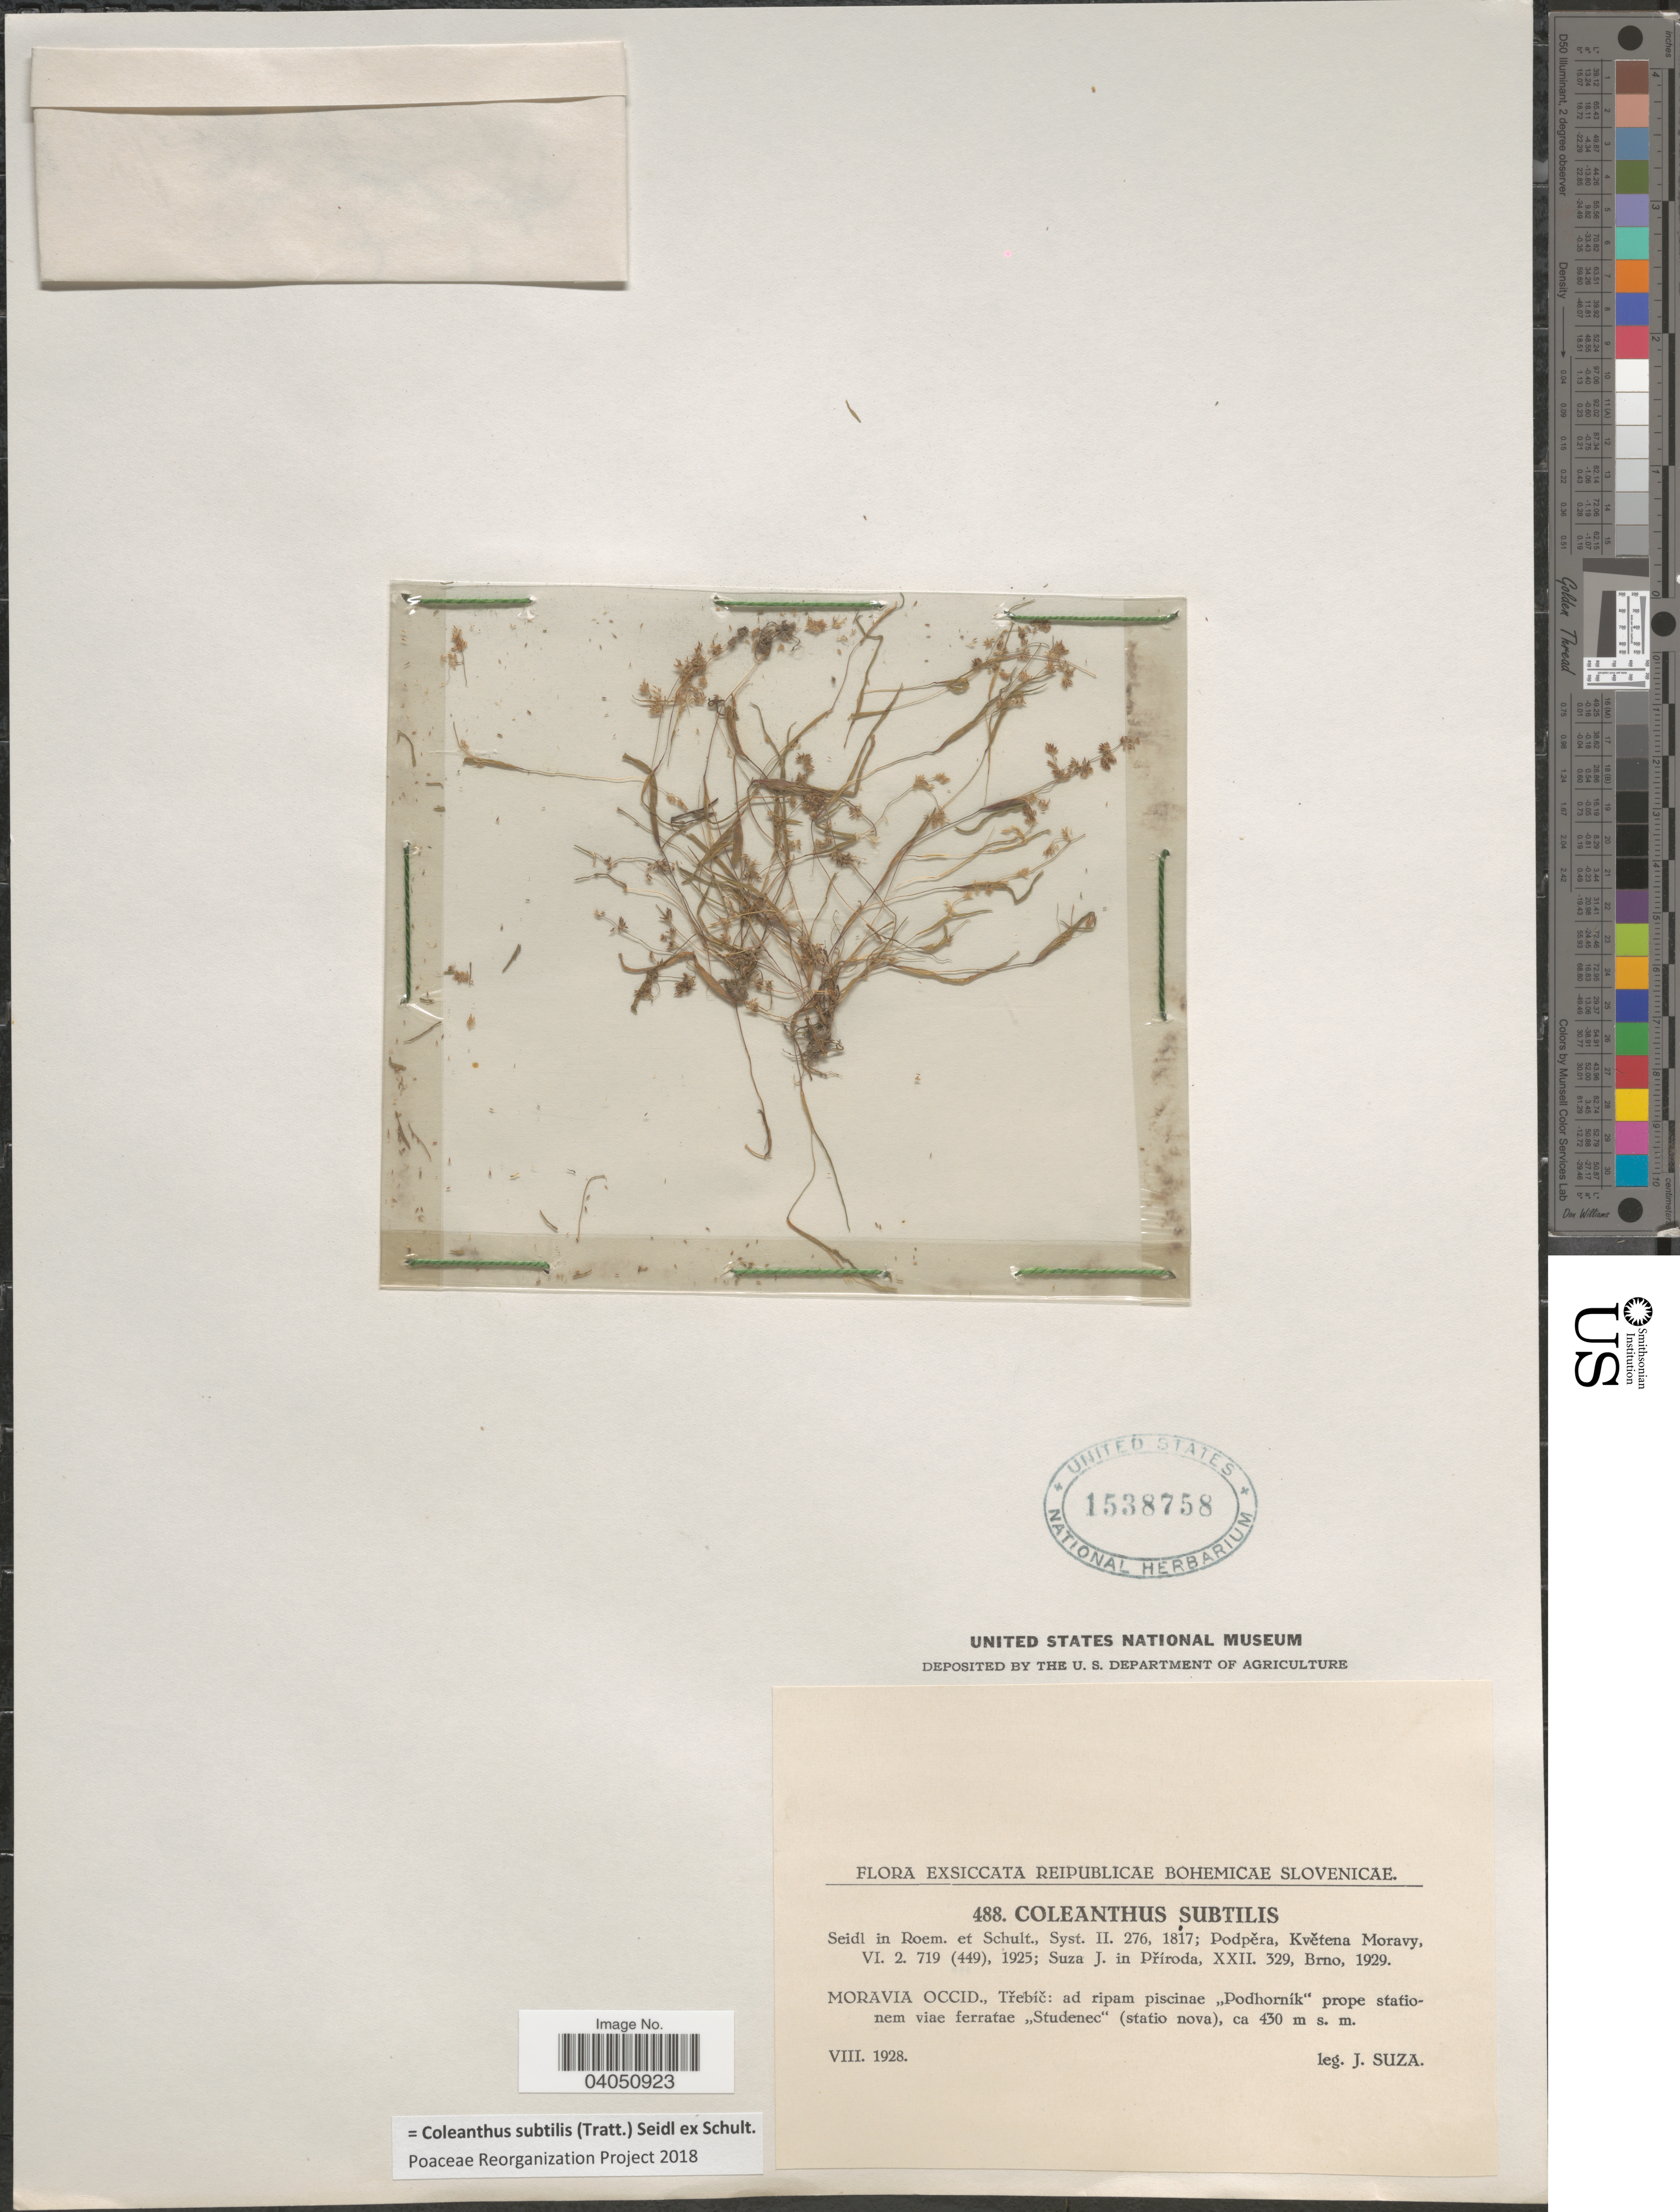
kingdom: Plantae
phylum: Tracheophyta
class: Liliopsida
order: Poales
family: Poaceae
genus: Coleanthus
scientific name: Coleanthus subtilis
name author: (Tratt.) Seidl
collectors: J. Suza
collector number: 488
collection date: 1928-08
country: Czechia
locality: Moravia Occid., Třebíč: ad ripam piscinae ,,Podhorník"prope stationem viae ferratae ,,Studenec"(statio nova).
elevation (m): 430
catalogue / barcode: US 1538758